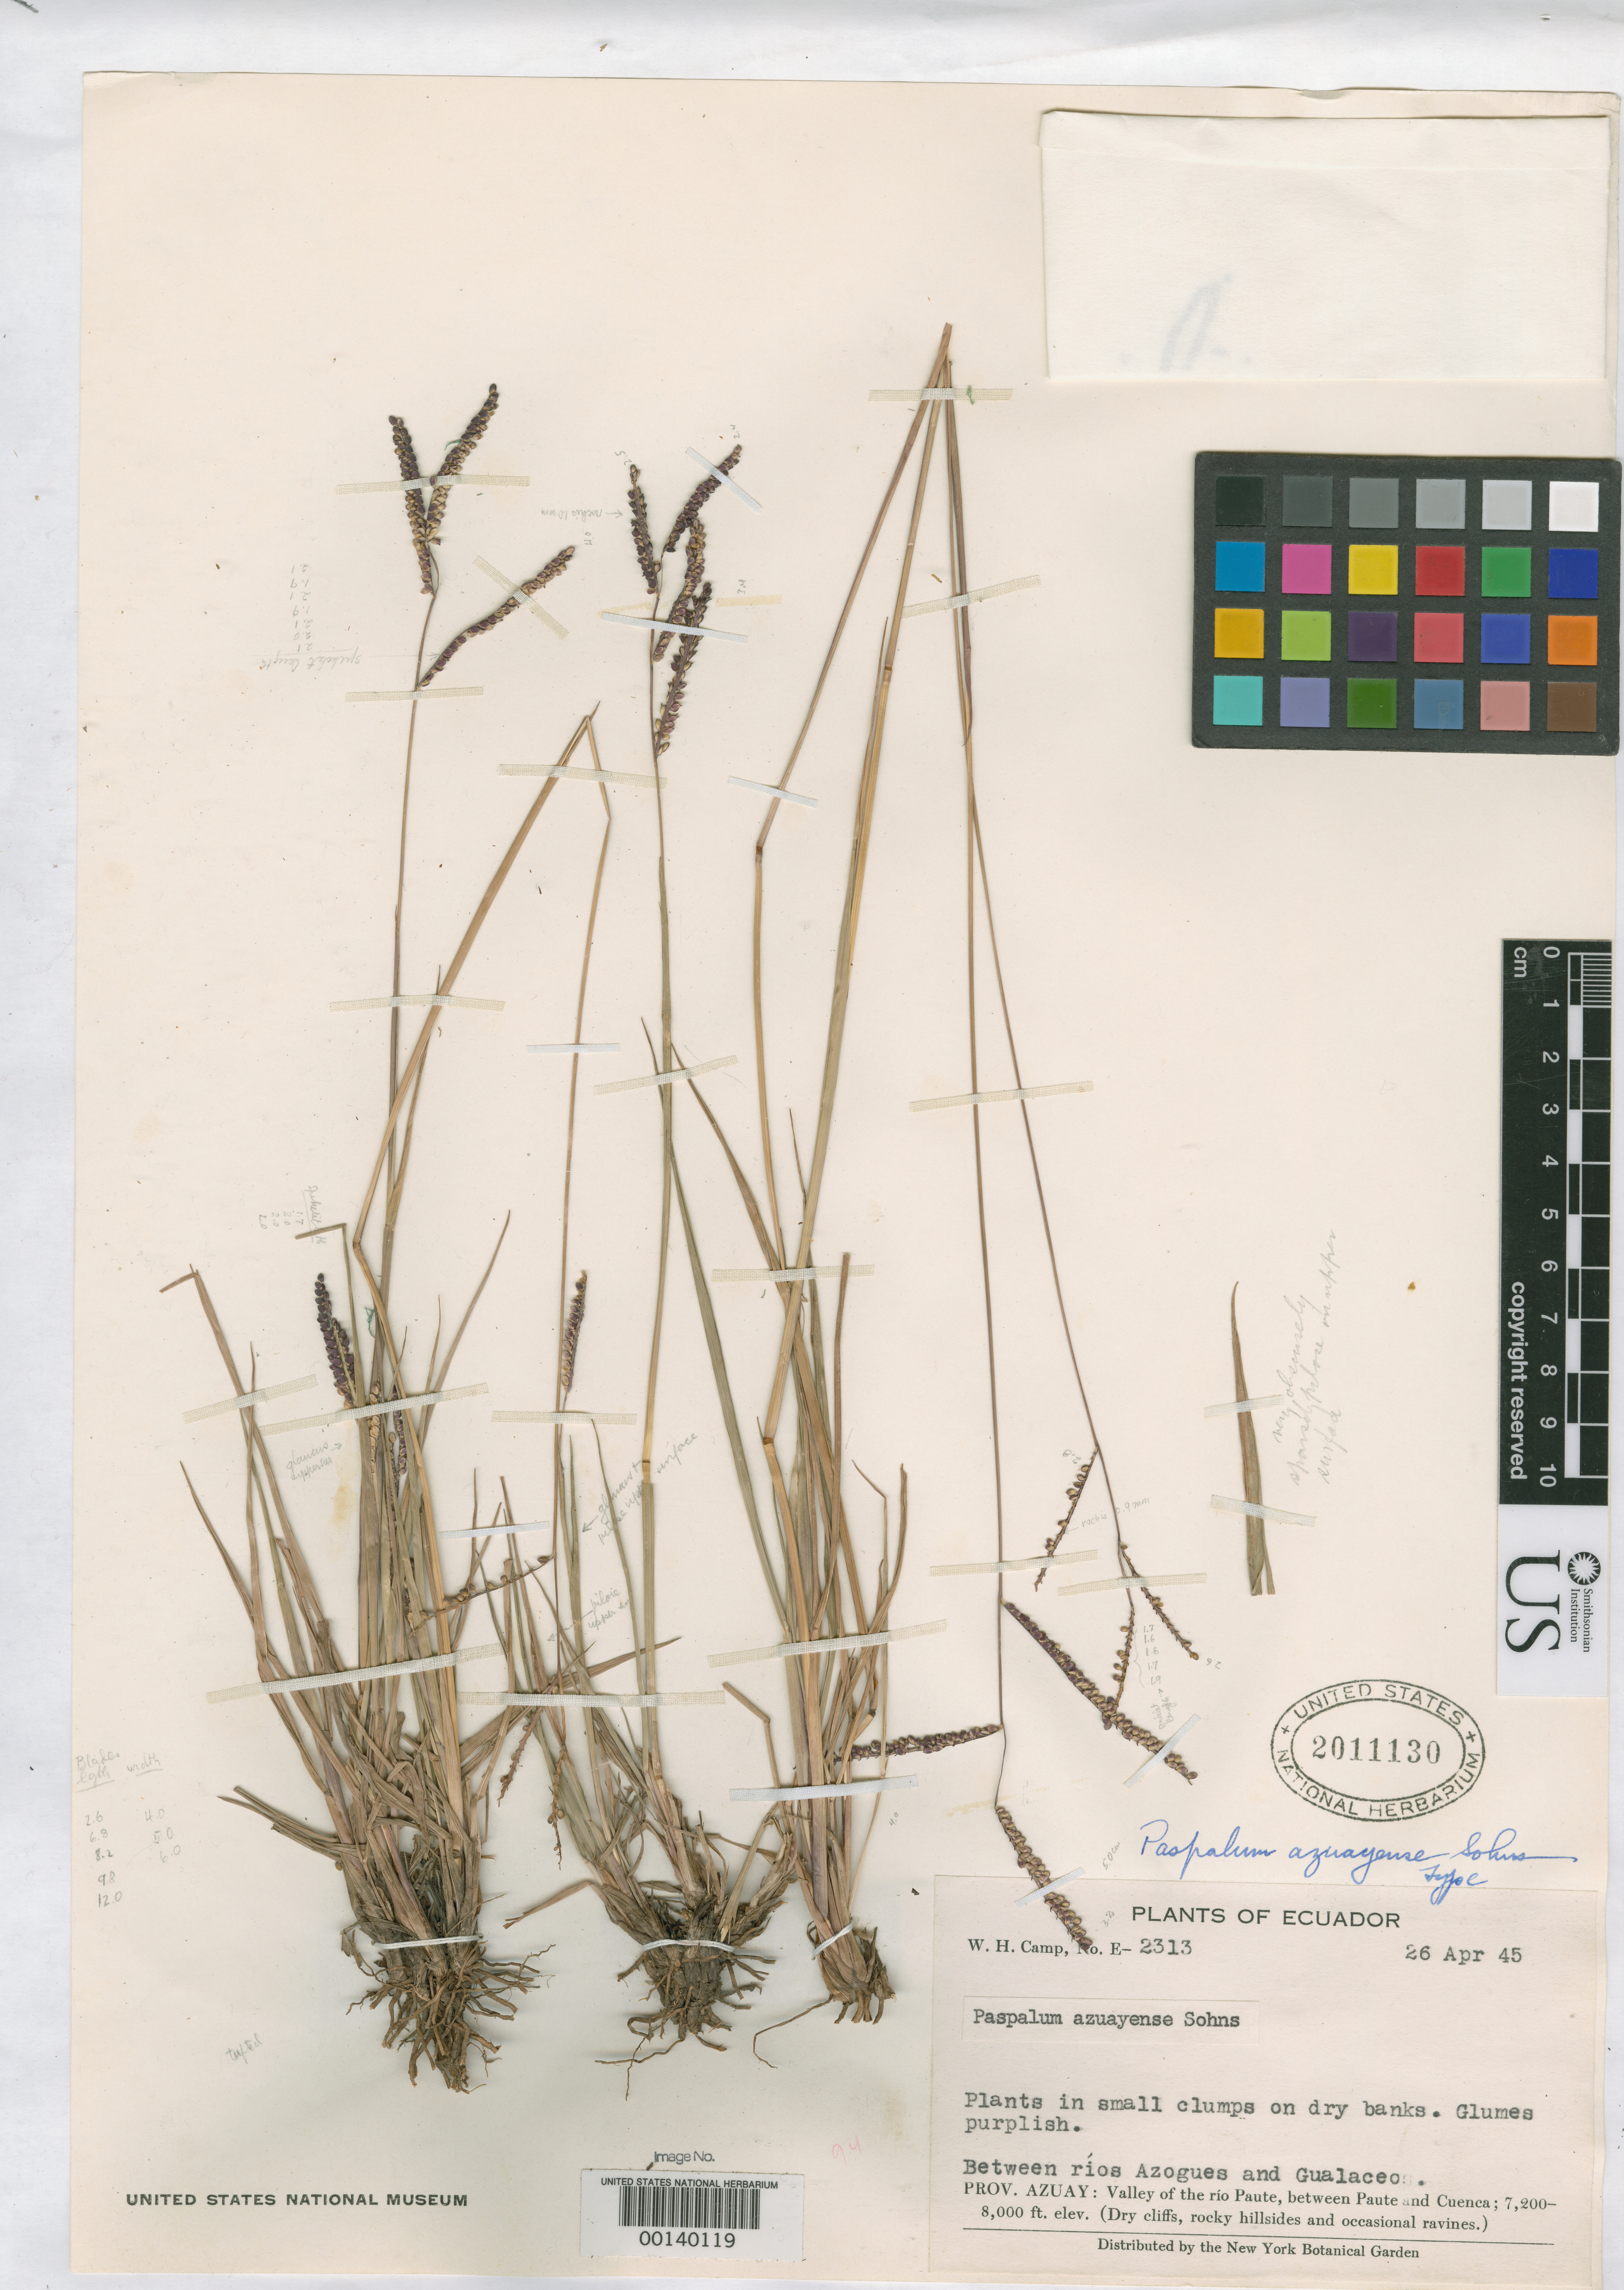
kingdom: Plantae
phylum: Tracheophyta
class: Liliopsida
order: Poales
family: Poaceae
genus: Paspalum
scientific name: Paspalum azuayense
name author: Sohns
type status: Holotype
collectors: W. H. Camp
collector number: E 2313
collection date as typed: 26 Apr 1945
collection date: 1945-04-26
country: Ecuador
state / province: Azuay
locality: Rio Paute Valley, between Paute and Cuenca; Between reios Azogues and Gualaceo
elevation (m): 2195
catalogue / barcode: US 2011130